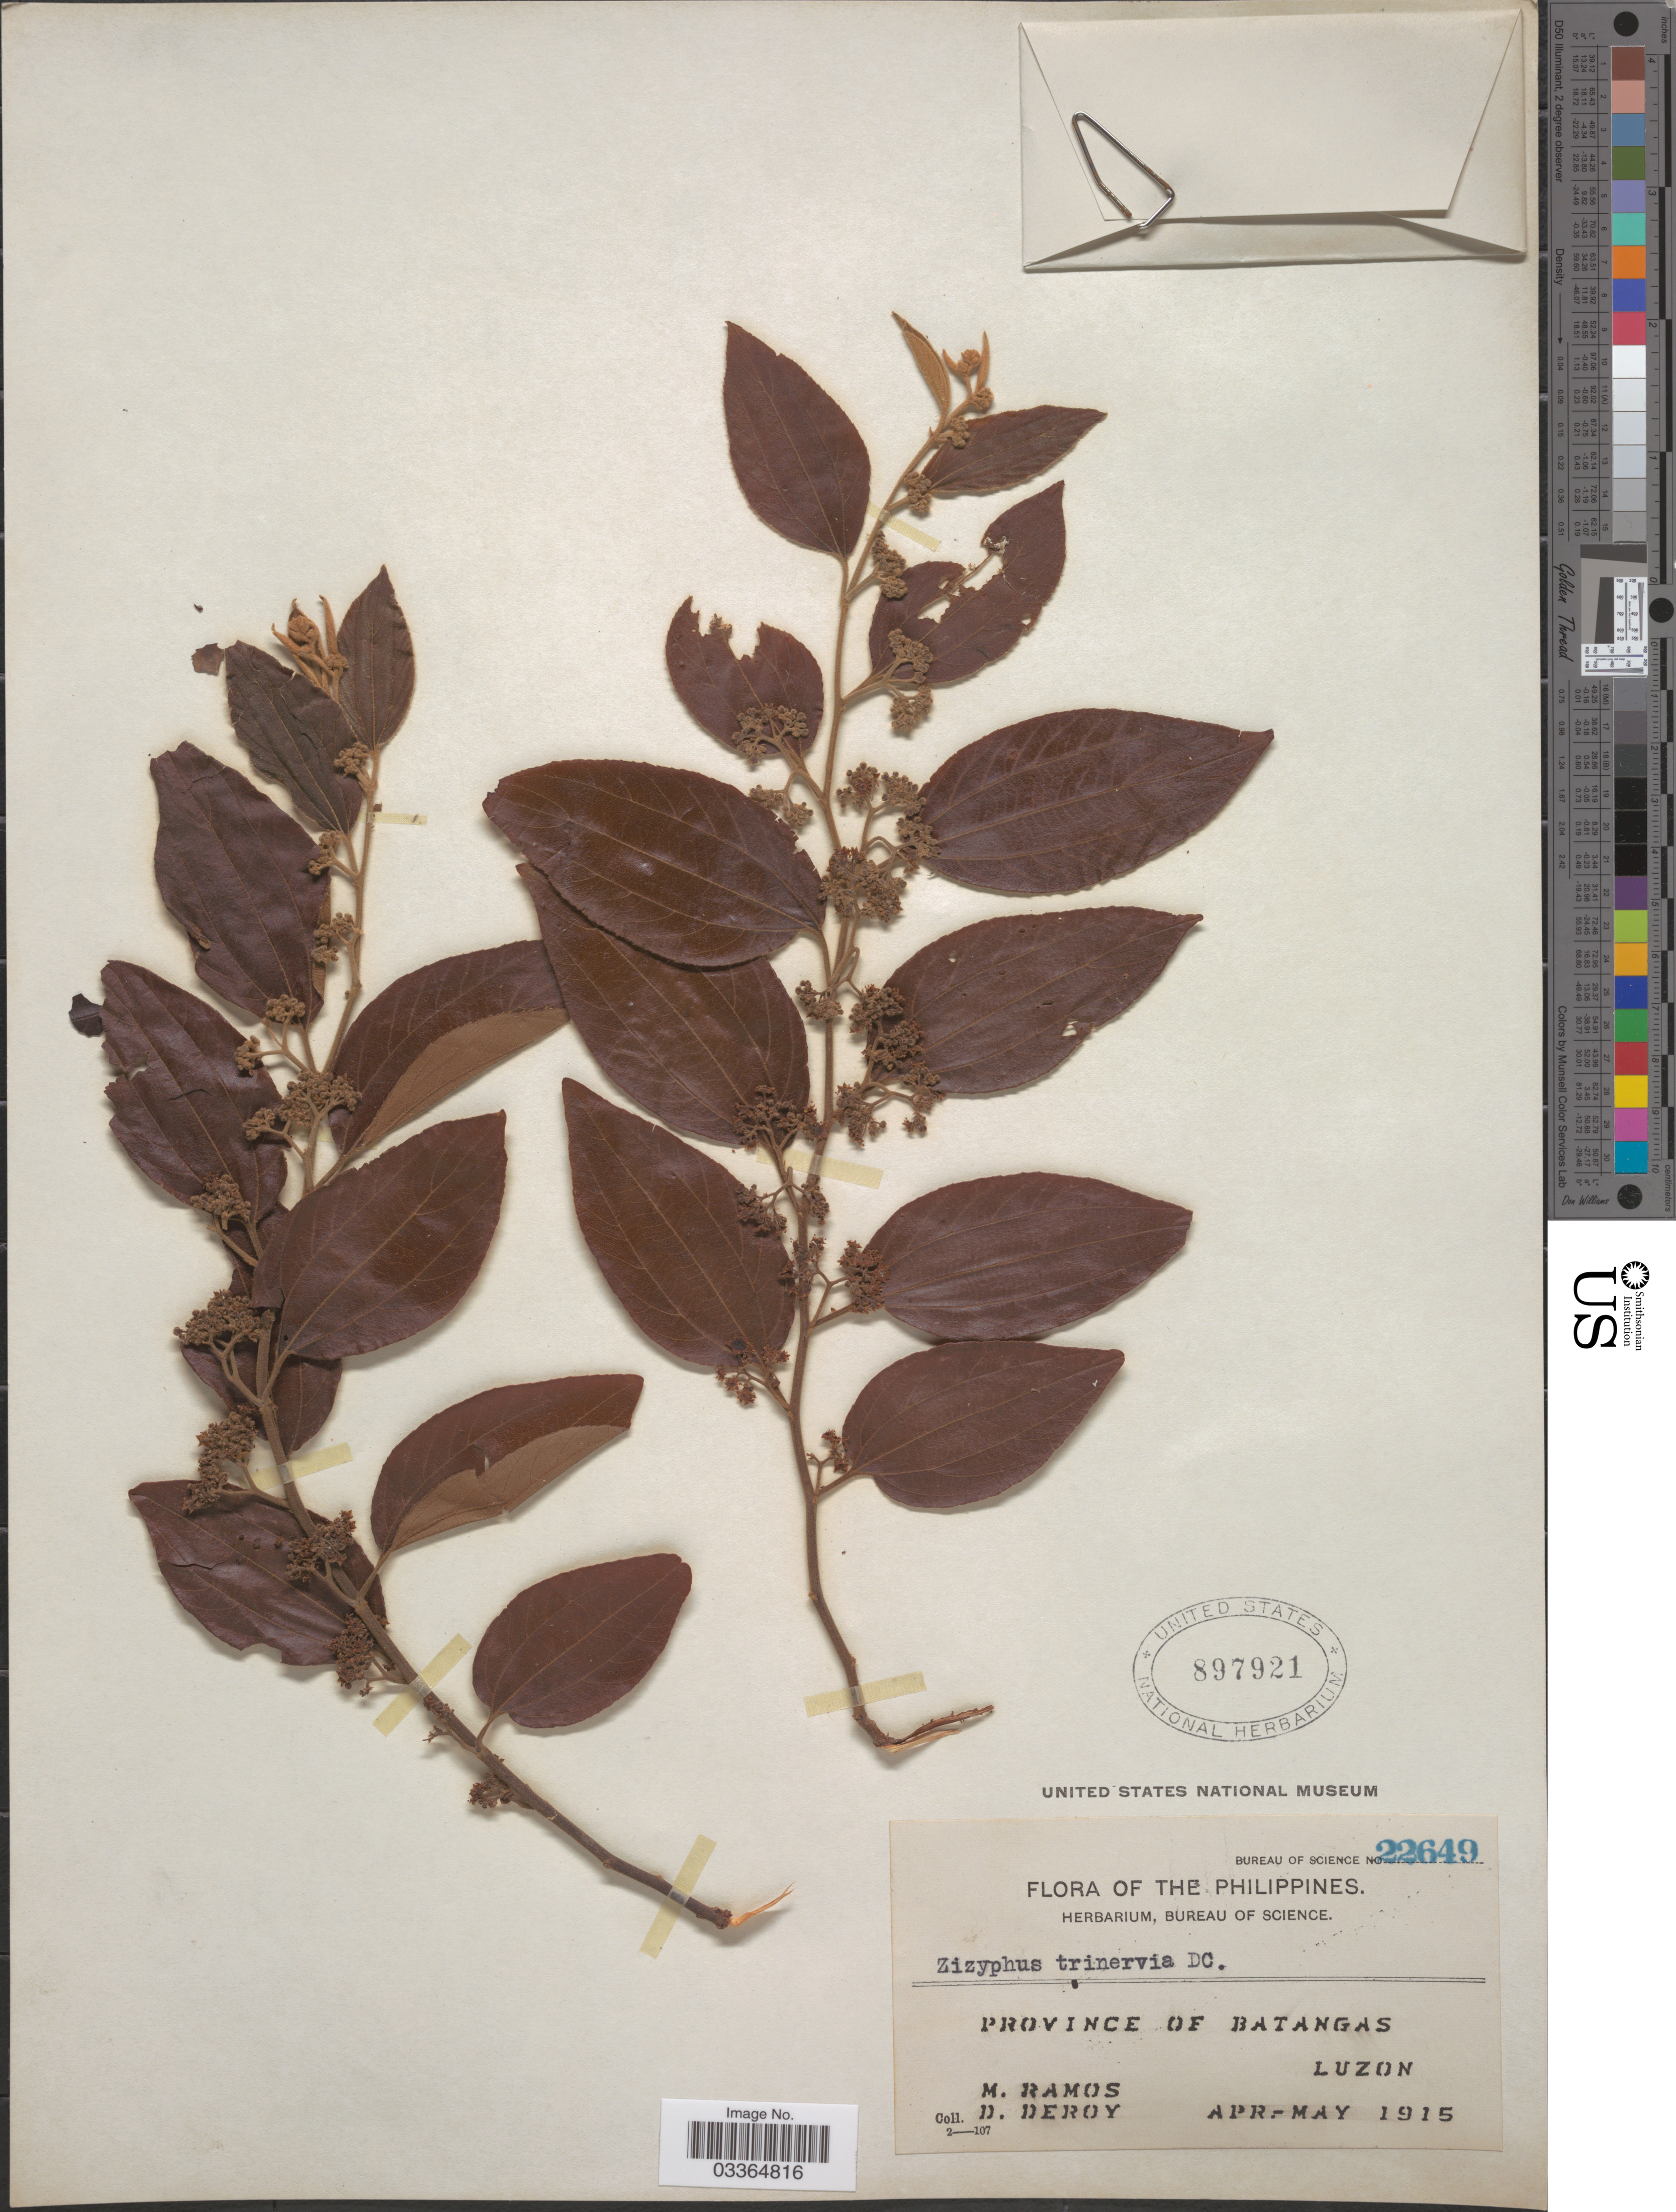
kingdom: Plantae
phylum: Tracheophyta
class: Magnoliopsida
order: Rosales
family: Rhamnaceae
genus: Ziziphus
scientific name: Ziziphus trinervia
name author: (Cav.) Poir.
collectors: M. Ramos & D. Deroy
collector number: Bureau of Science 22649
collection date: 1915-04/1915-05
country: Philippines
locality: Province of Batangas. Luzon.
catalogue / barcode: US 897921